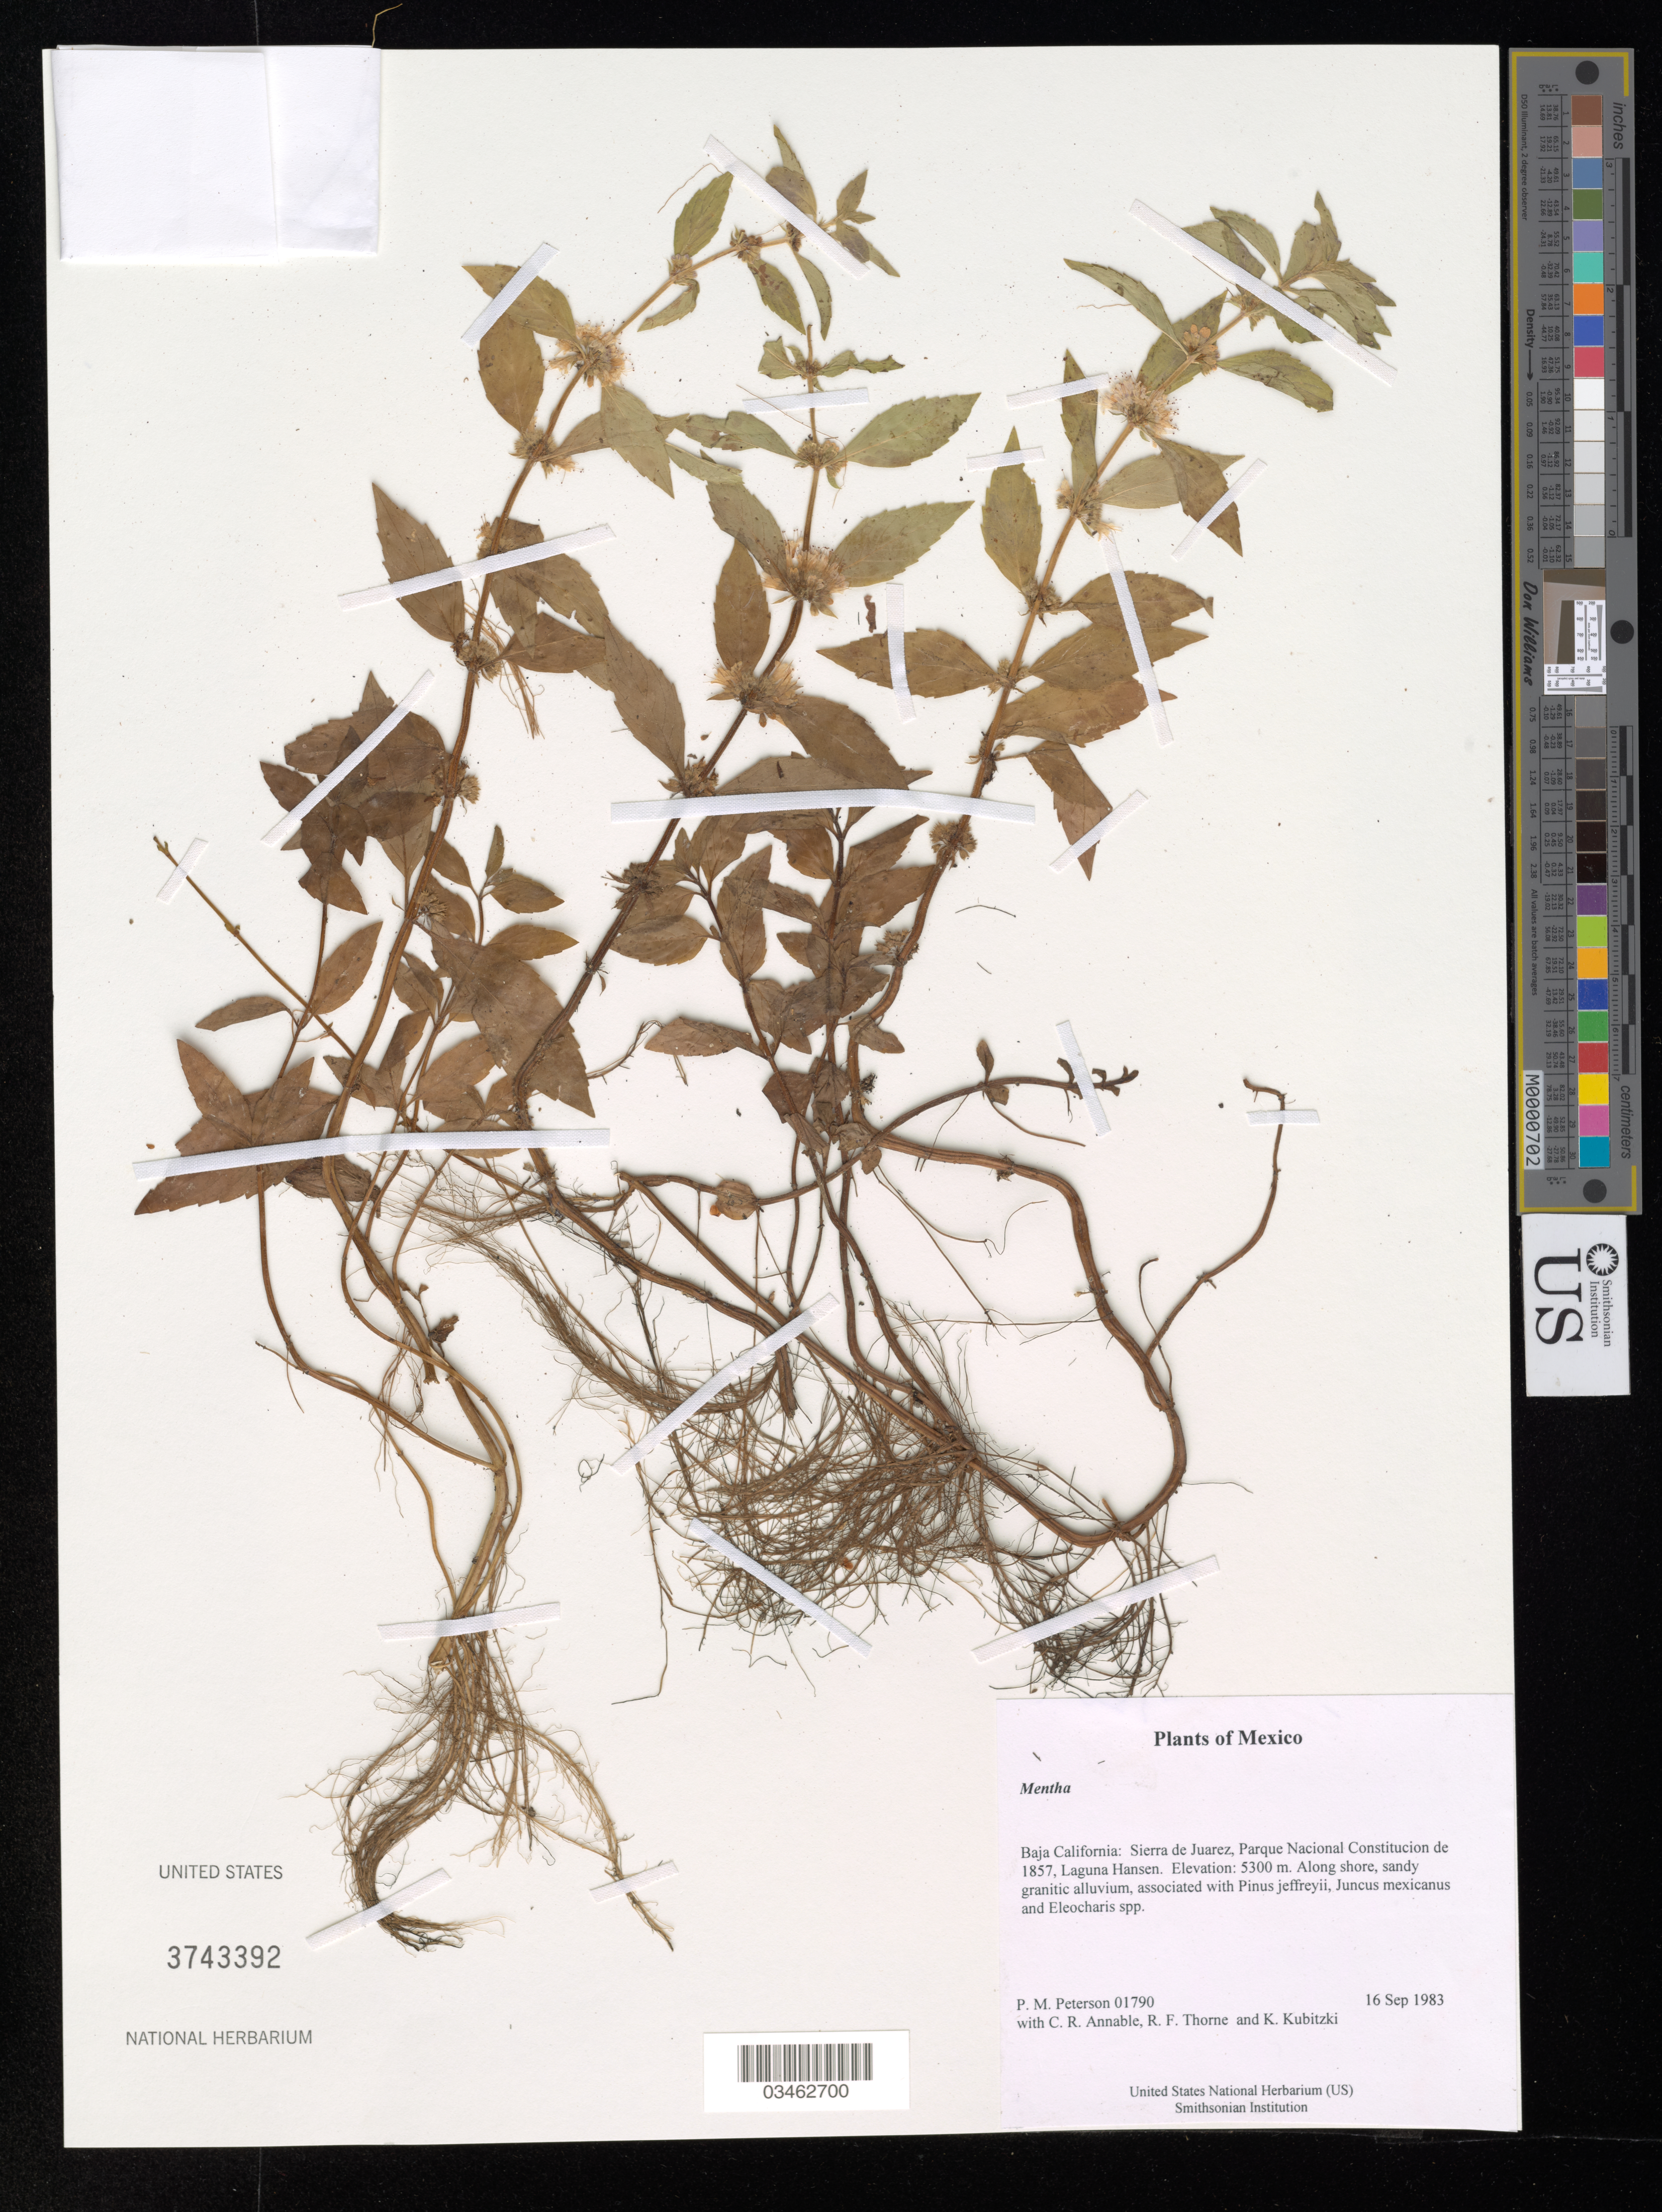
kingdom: Plantae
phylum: Tracheophyta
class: Magnoliopsida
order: Lamiales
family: Lamiaceae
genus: Mentha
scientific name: Mentha sp.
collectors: P. M. Peterson, C. R. Annable, R. F. Thorne & K. Kubitzki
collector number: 01790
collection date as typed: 16 Sep 1983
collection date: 1983-09-16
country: Mexico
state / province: Baja California Norte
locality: Sierra de Juarez, Parque Nacional Constitucion de 1857, Laguna Hansen.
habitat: Along shore, sandy granitic alluvium, associated with Pinus jeffreyii, Juncus mexicanus and Eleocharis spp.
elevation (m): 5300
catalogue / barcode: US 3743392